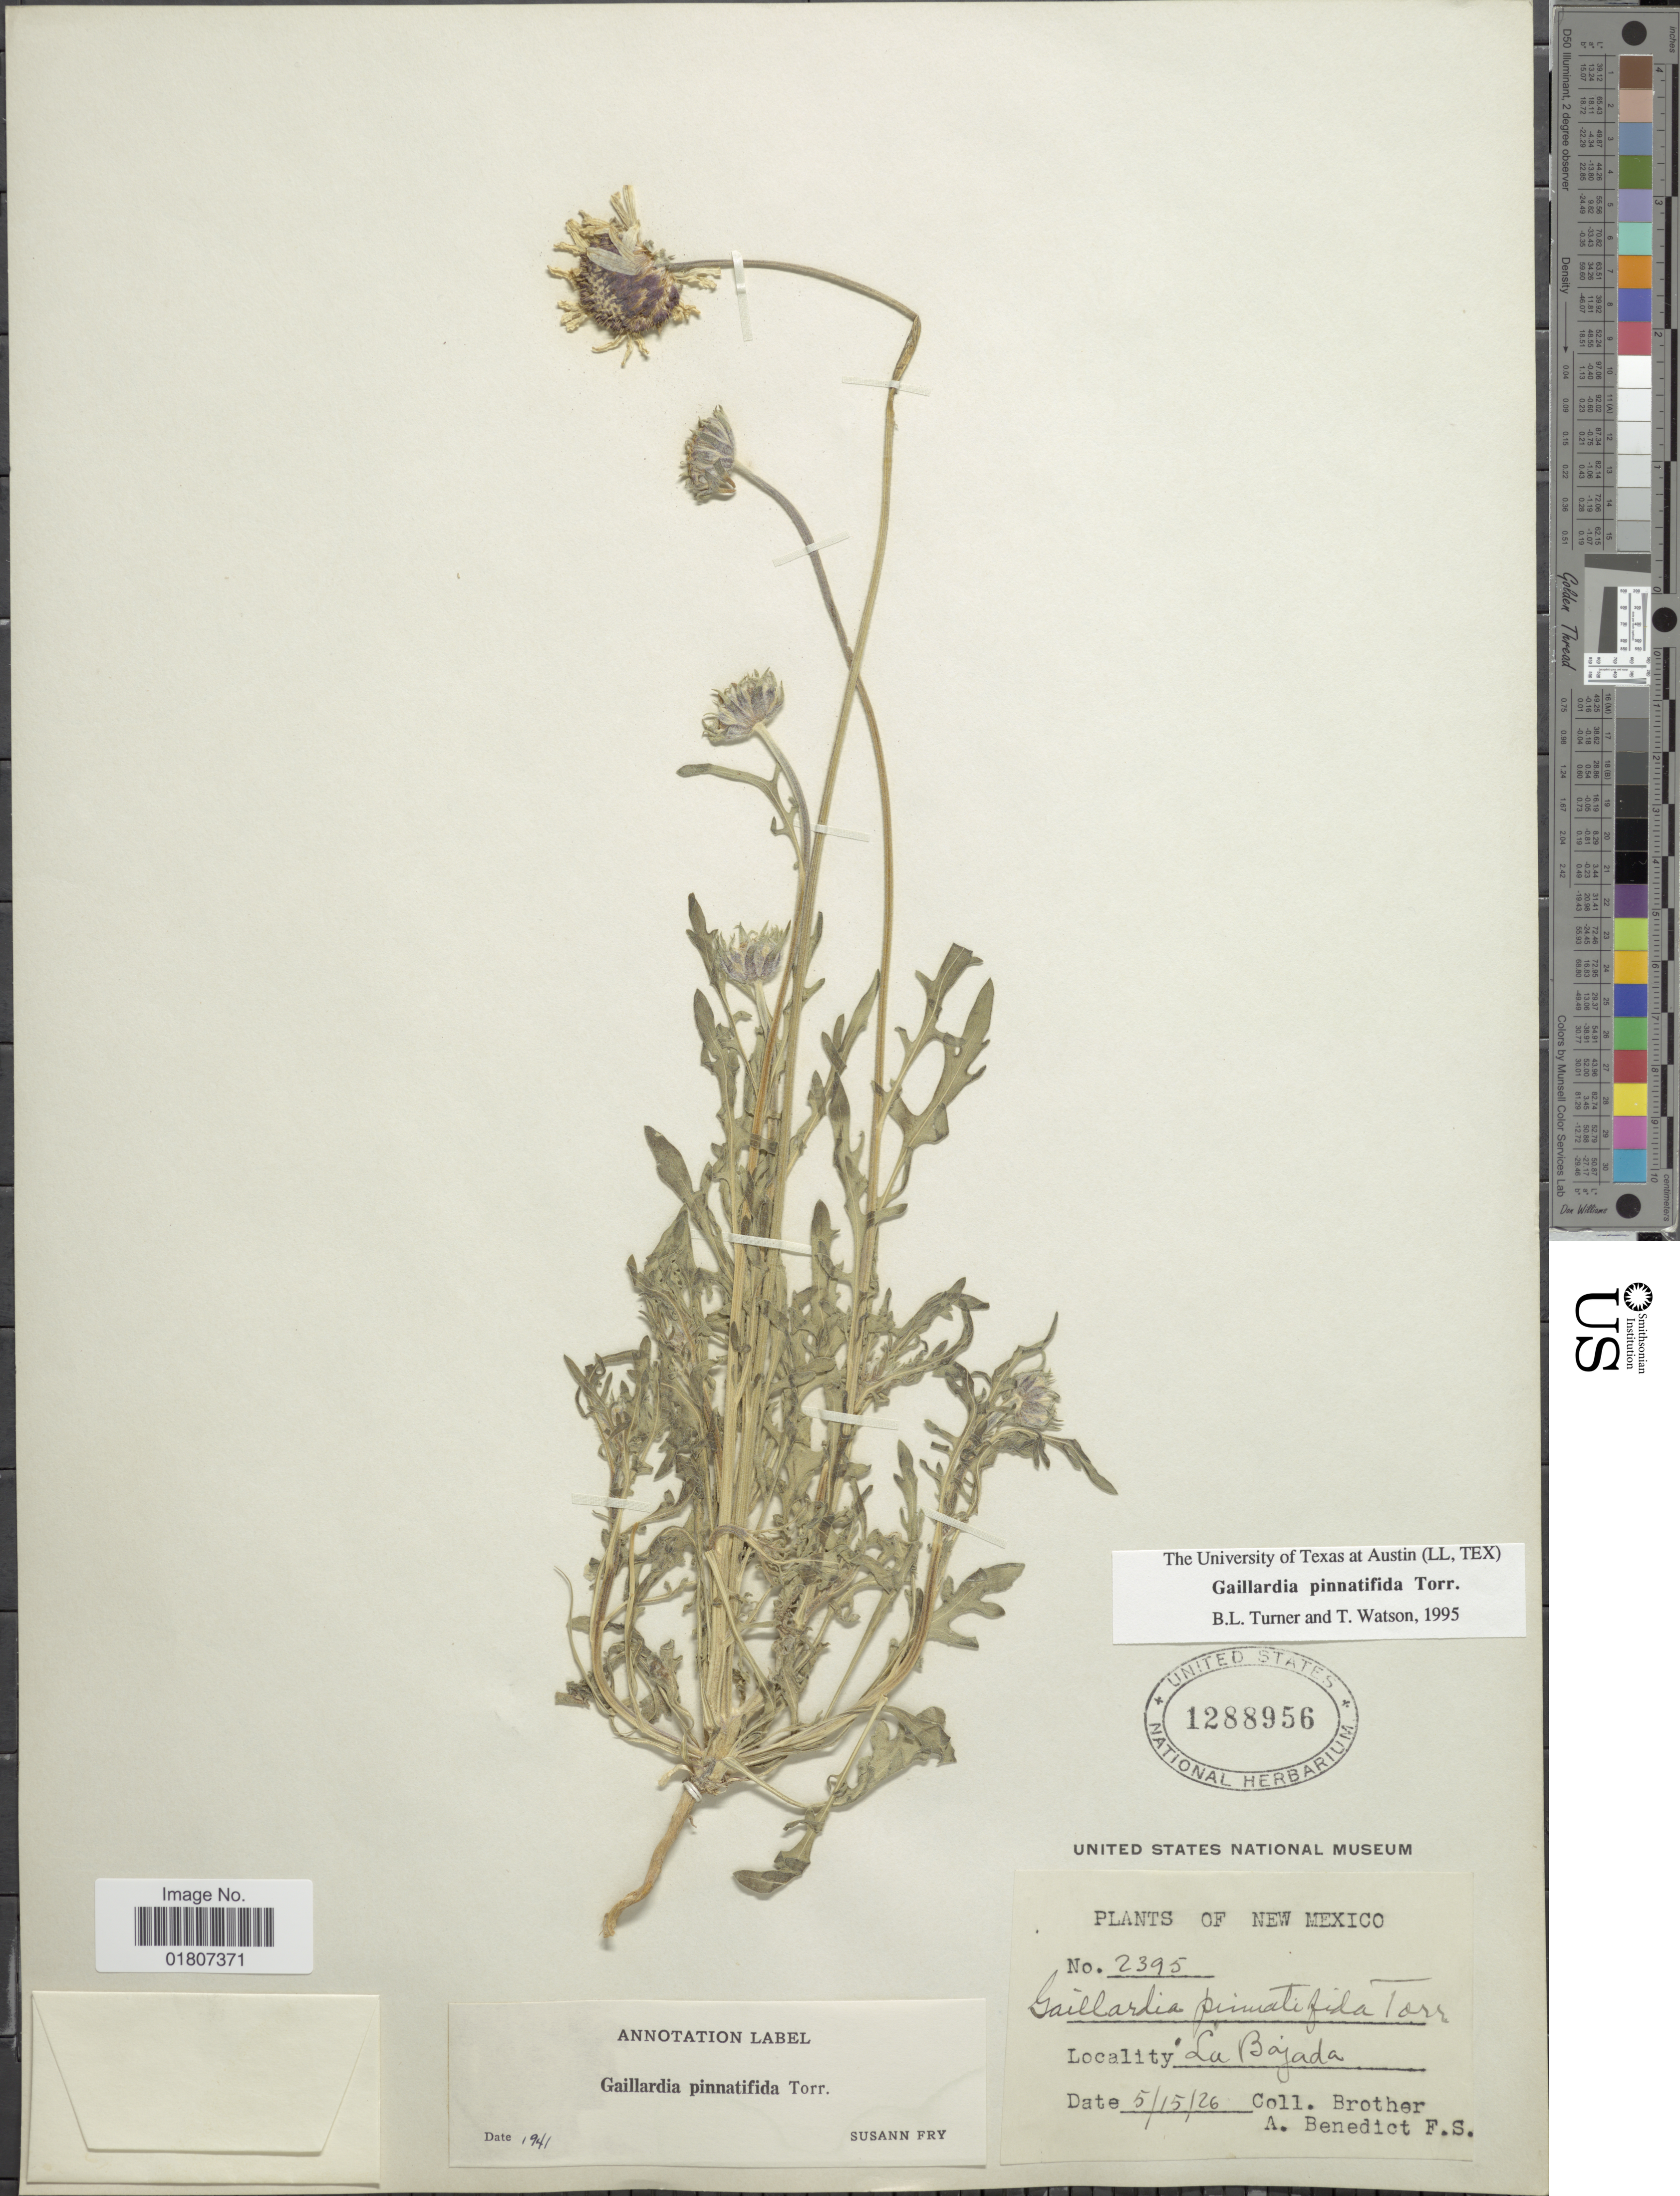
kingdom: Plantae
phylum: Tracheophyta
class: Magnoliopsida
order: Asterales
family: Asteraceae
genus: Gaillardia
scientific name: Gaillardia pinnatifida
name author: Torr.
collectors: Bro. A. Benedict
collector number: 2395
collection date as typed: Transcribed d/m/y: 15/5/26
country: United States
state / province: New Mexico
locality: La Bajada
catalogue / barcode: US 1288956